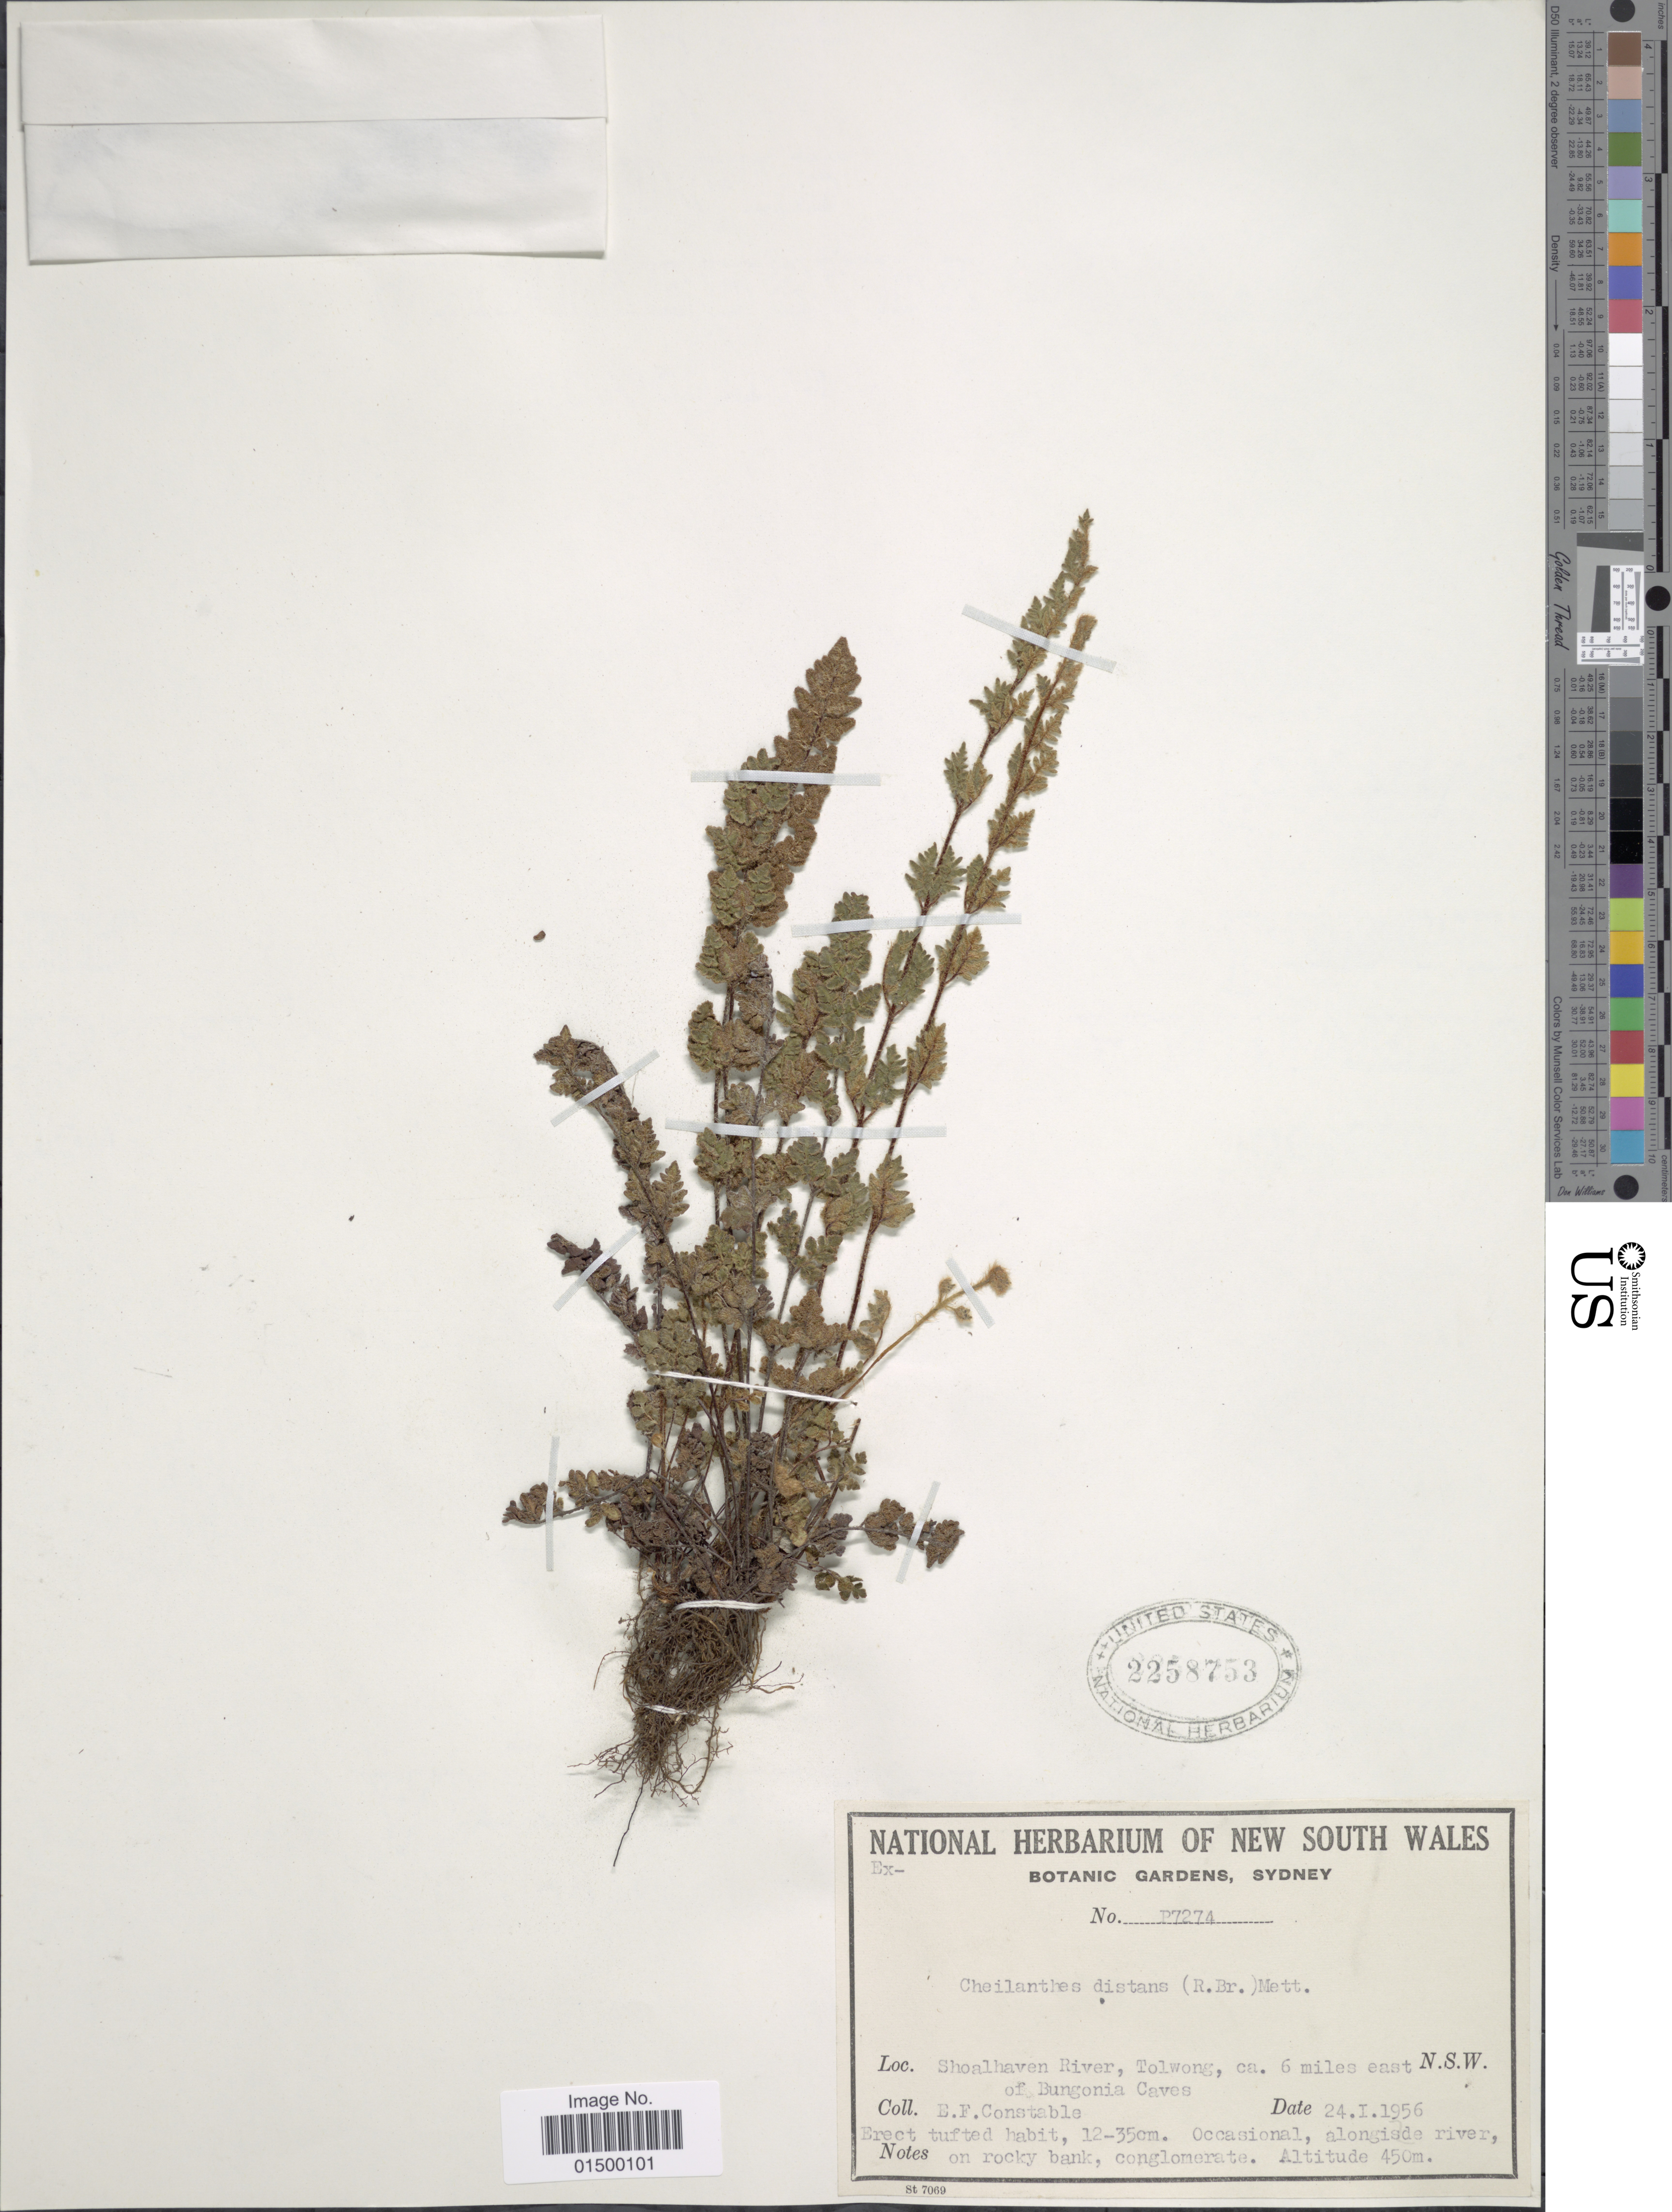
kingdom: Plantae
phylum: Tracheophyta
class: Polypodiopsida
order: Polypodiales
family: Pteridaceae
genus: Cheilanthes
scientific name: Cheilanthes distans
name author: Mett.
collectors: E. F. Constable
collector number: P7274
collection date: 1956-01-24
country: Australia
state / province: New South Wales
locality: Shoalhaven River, Tolwong, ca. 6 miles east of Buingonia Caves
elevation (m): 450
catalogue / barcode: US 2258753